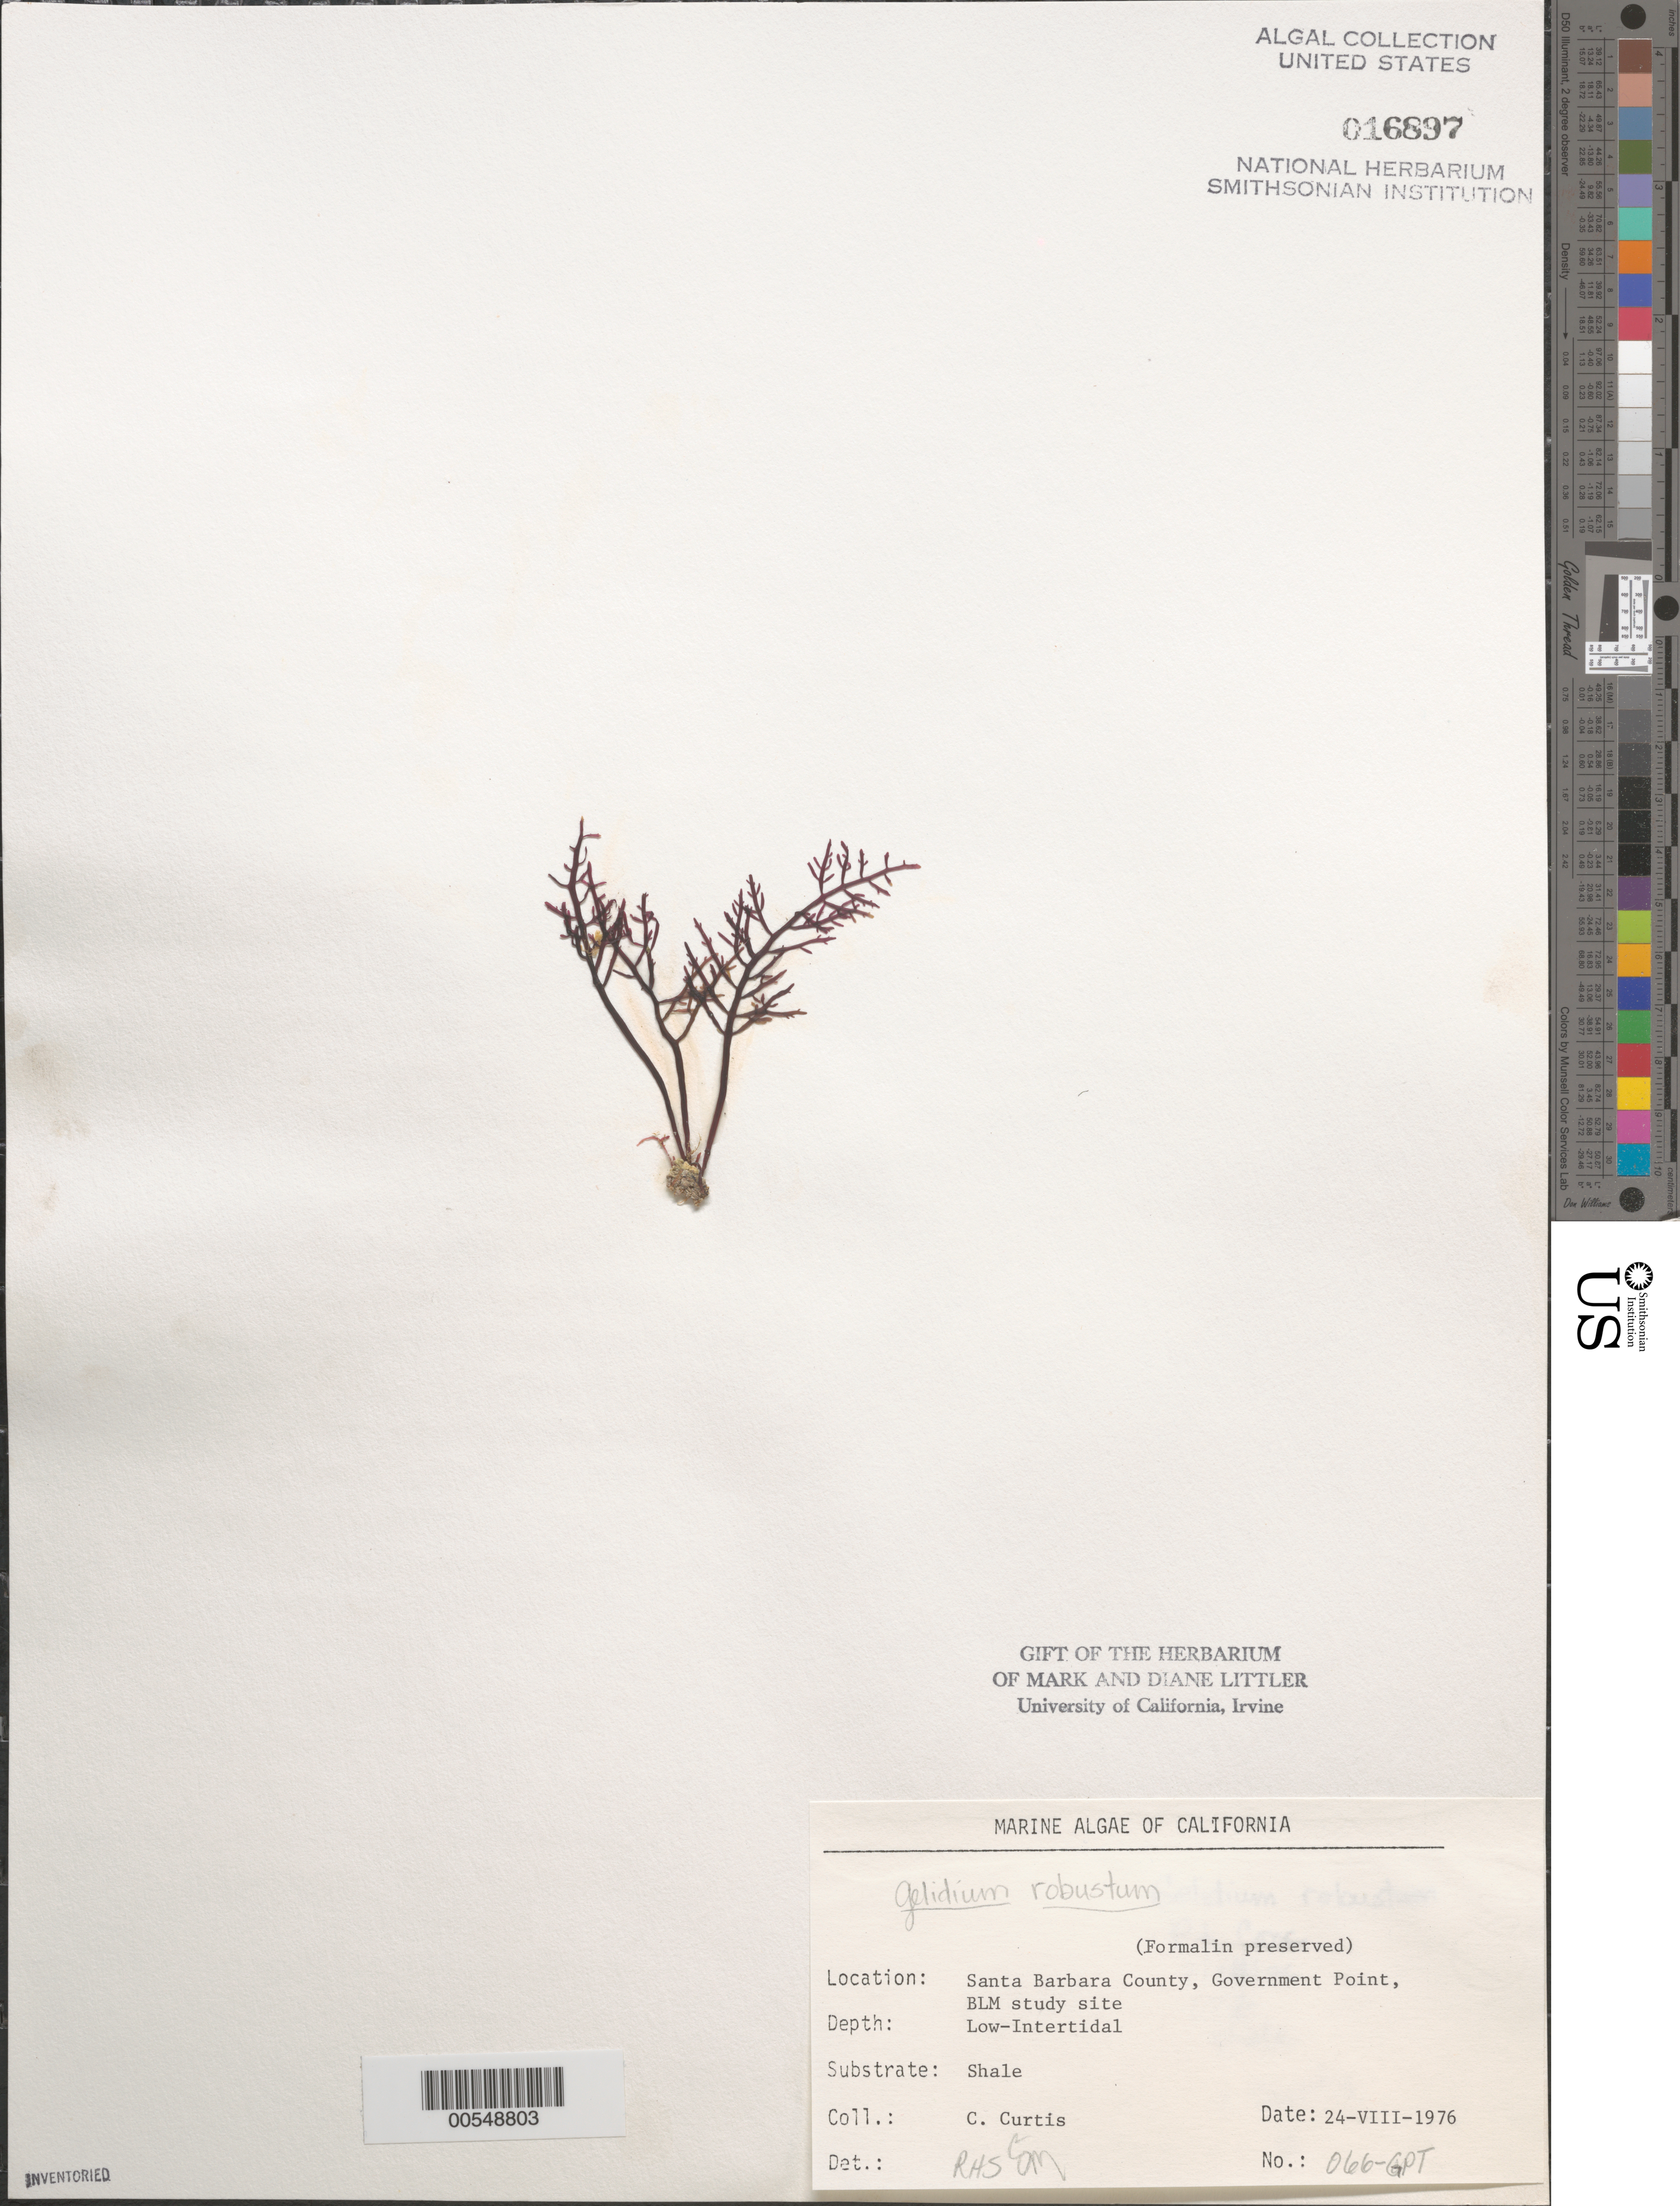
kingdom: Plantae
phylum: Rhodophyta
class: Florideophyceae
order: Gelidiales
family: Gelidiaceae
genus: Gelidium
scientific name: Gelidium robustum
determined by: Sims, Robert H.; Murray, S. N.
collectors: C. Curtis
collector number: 066-gpt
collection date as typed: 24 Aug 1976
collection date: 1976-08-24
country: United States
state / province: California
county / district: Santa Barbara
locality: Government Point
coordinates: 34 26'31"N, 120 24'06"W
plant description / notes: BLM-SOCALBIGHT Rocky Intertidal Survey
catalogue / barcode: US 16897